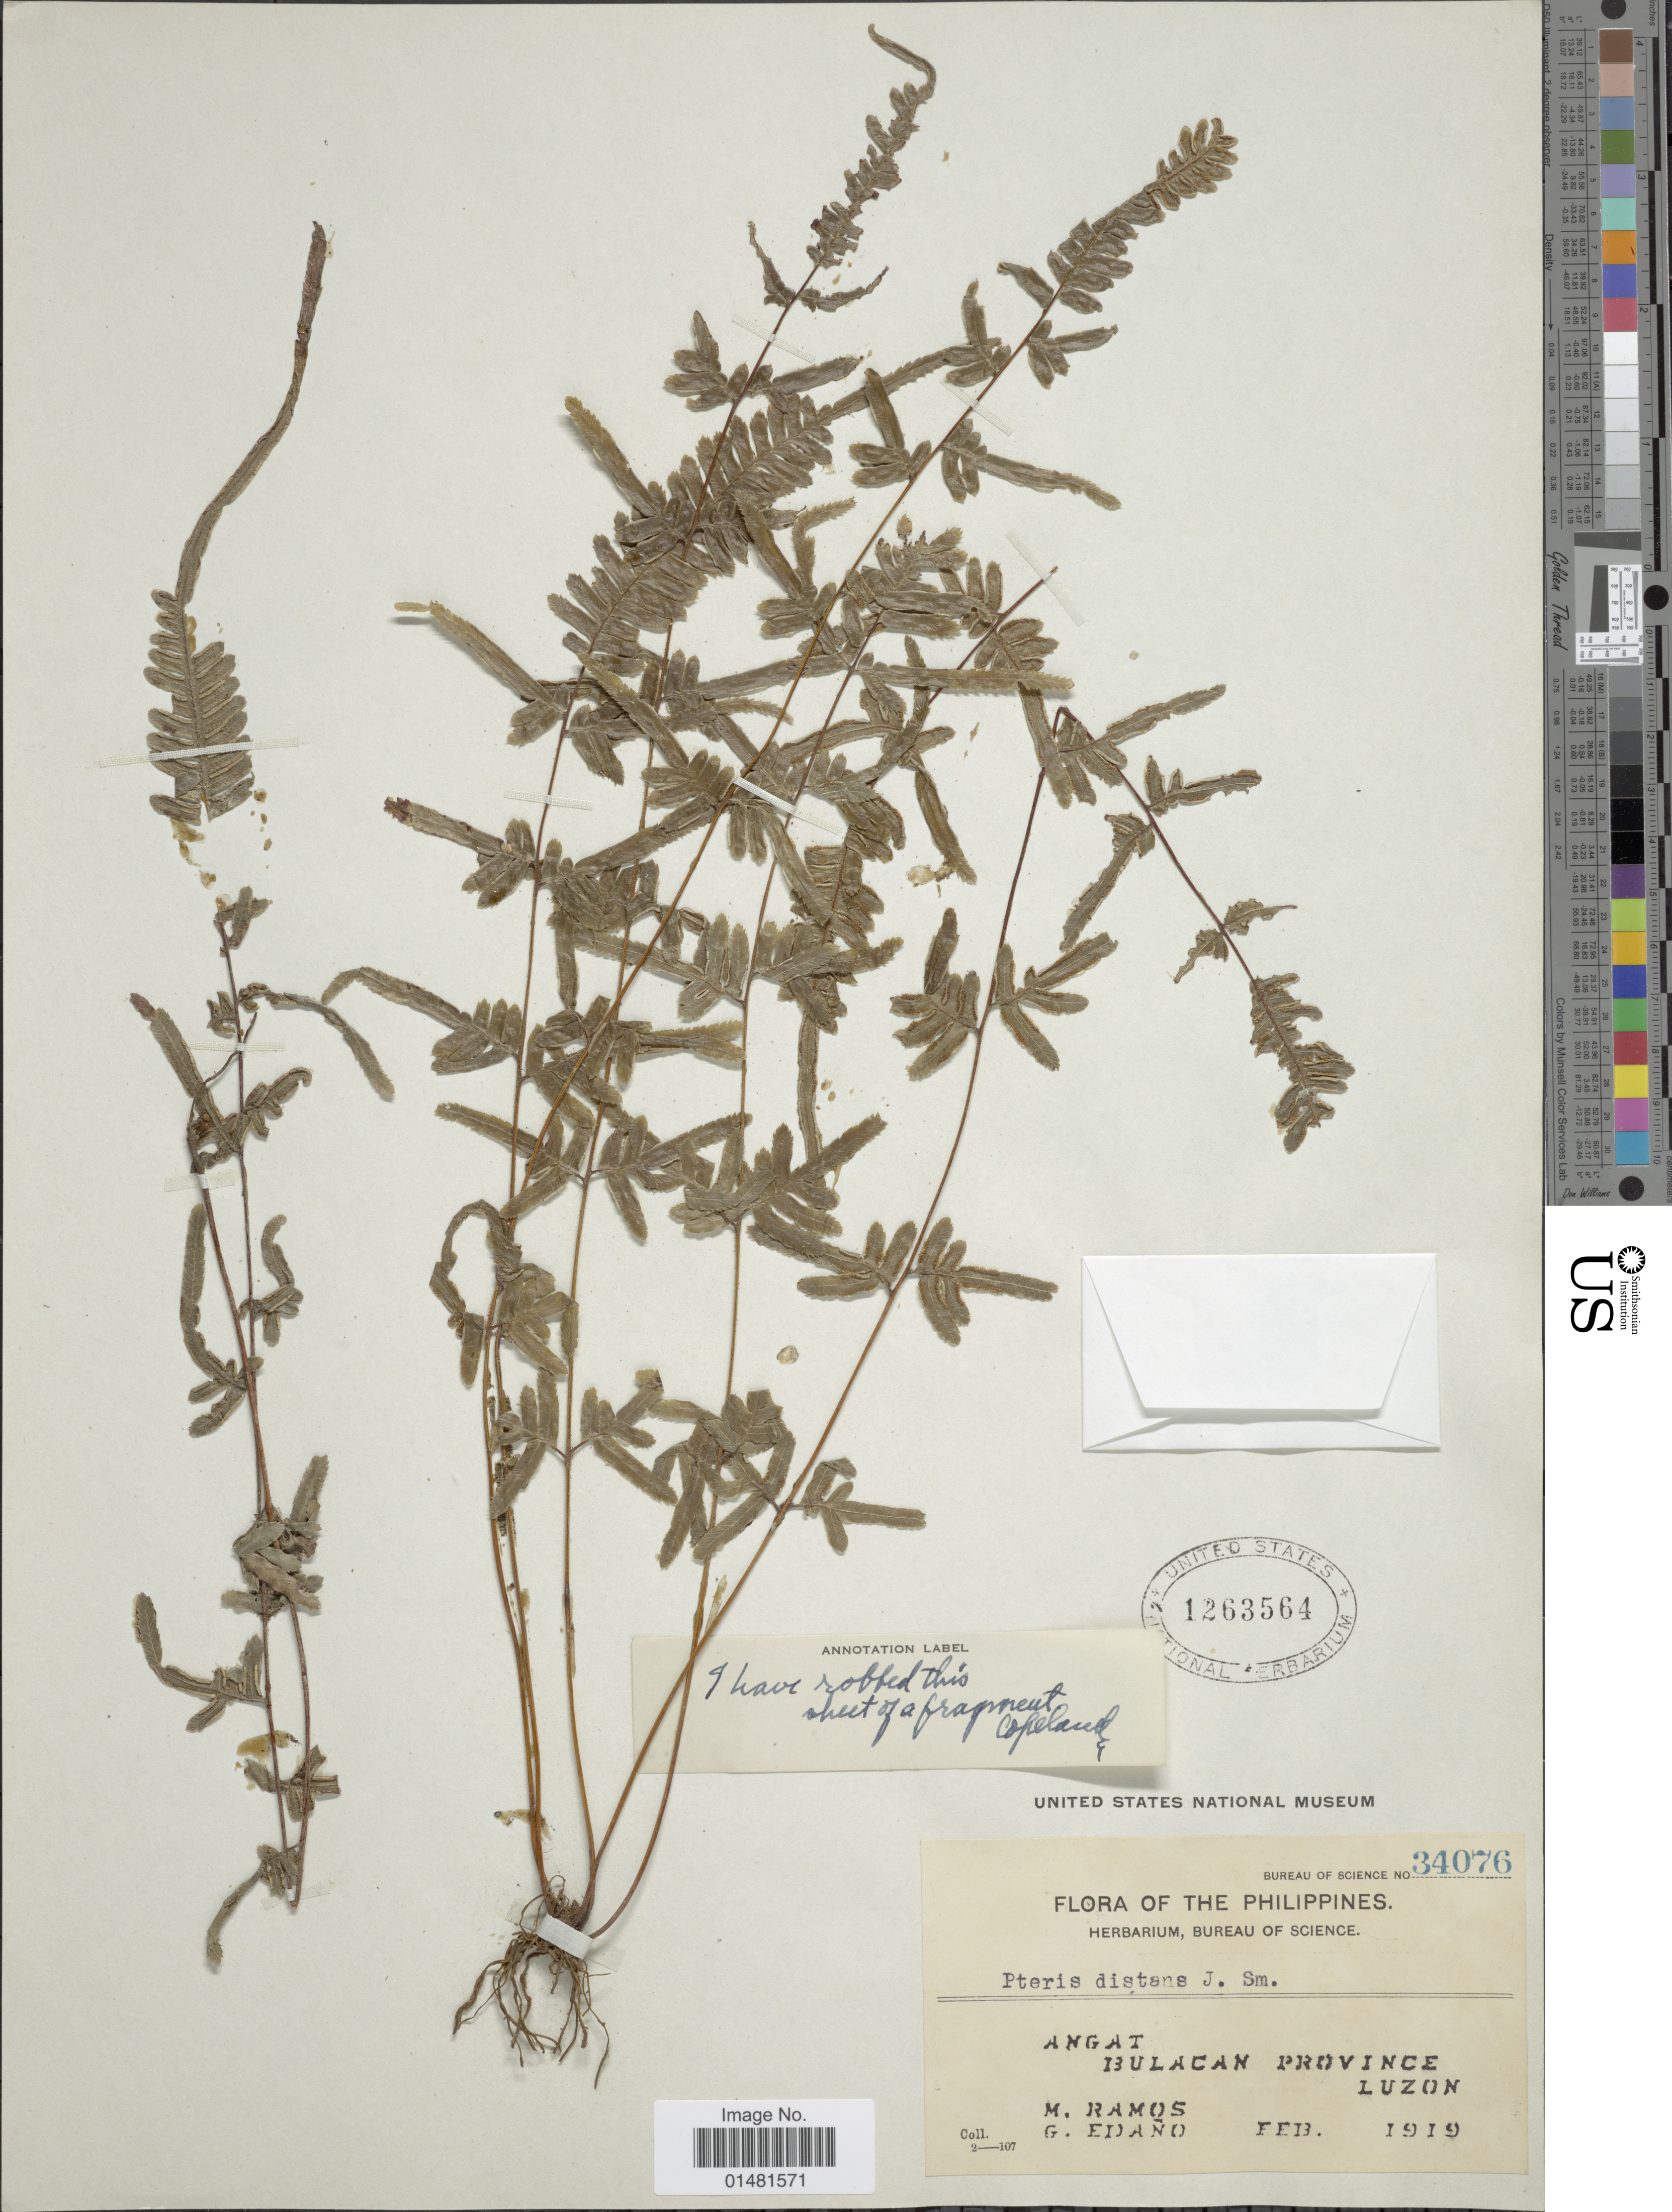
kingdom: Plantae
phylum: Tracheophyta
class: Polypodiopsida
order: Polypodiales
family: Pteridaceae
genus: Pteris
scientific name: Pteris distans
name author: J. Sm. in Hook.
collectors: M. Ramos & G. Edaño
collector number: Bureai of Science 34076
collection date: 1919-02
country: Philippines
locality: Angat, Bulacan Province, Luzon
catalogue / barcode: US 1263564